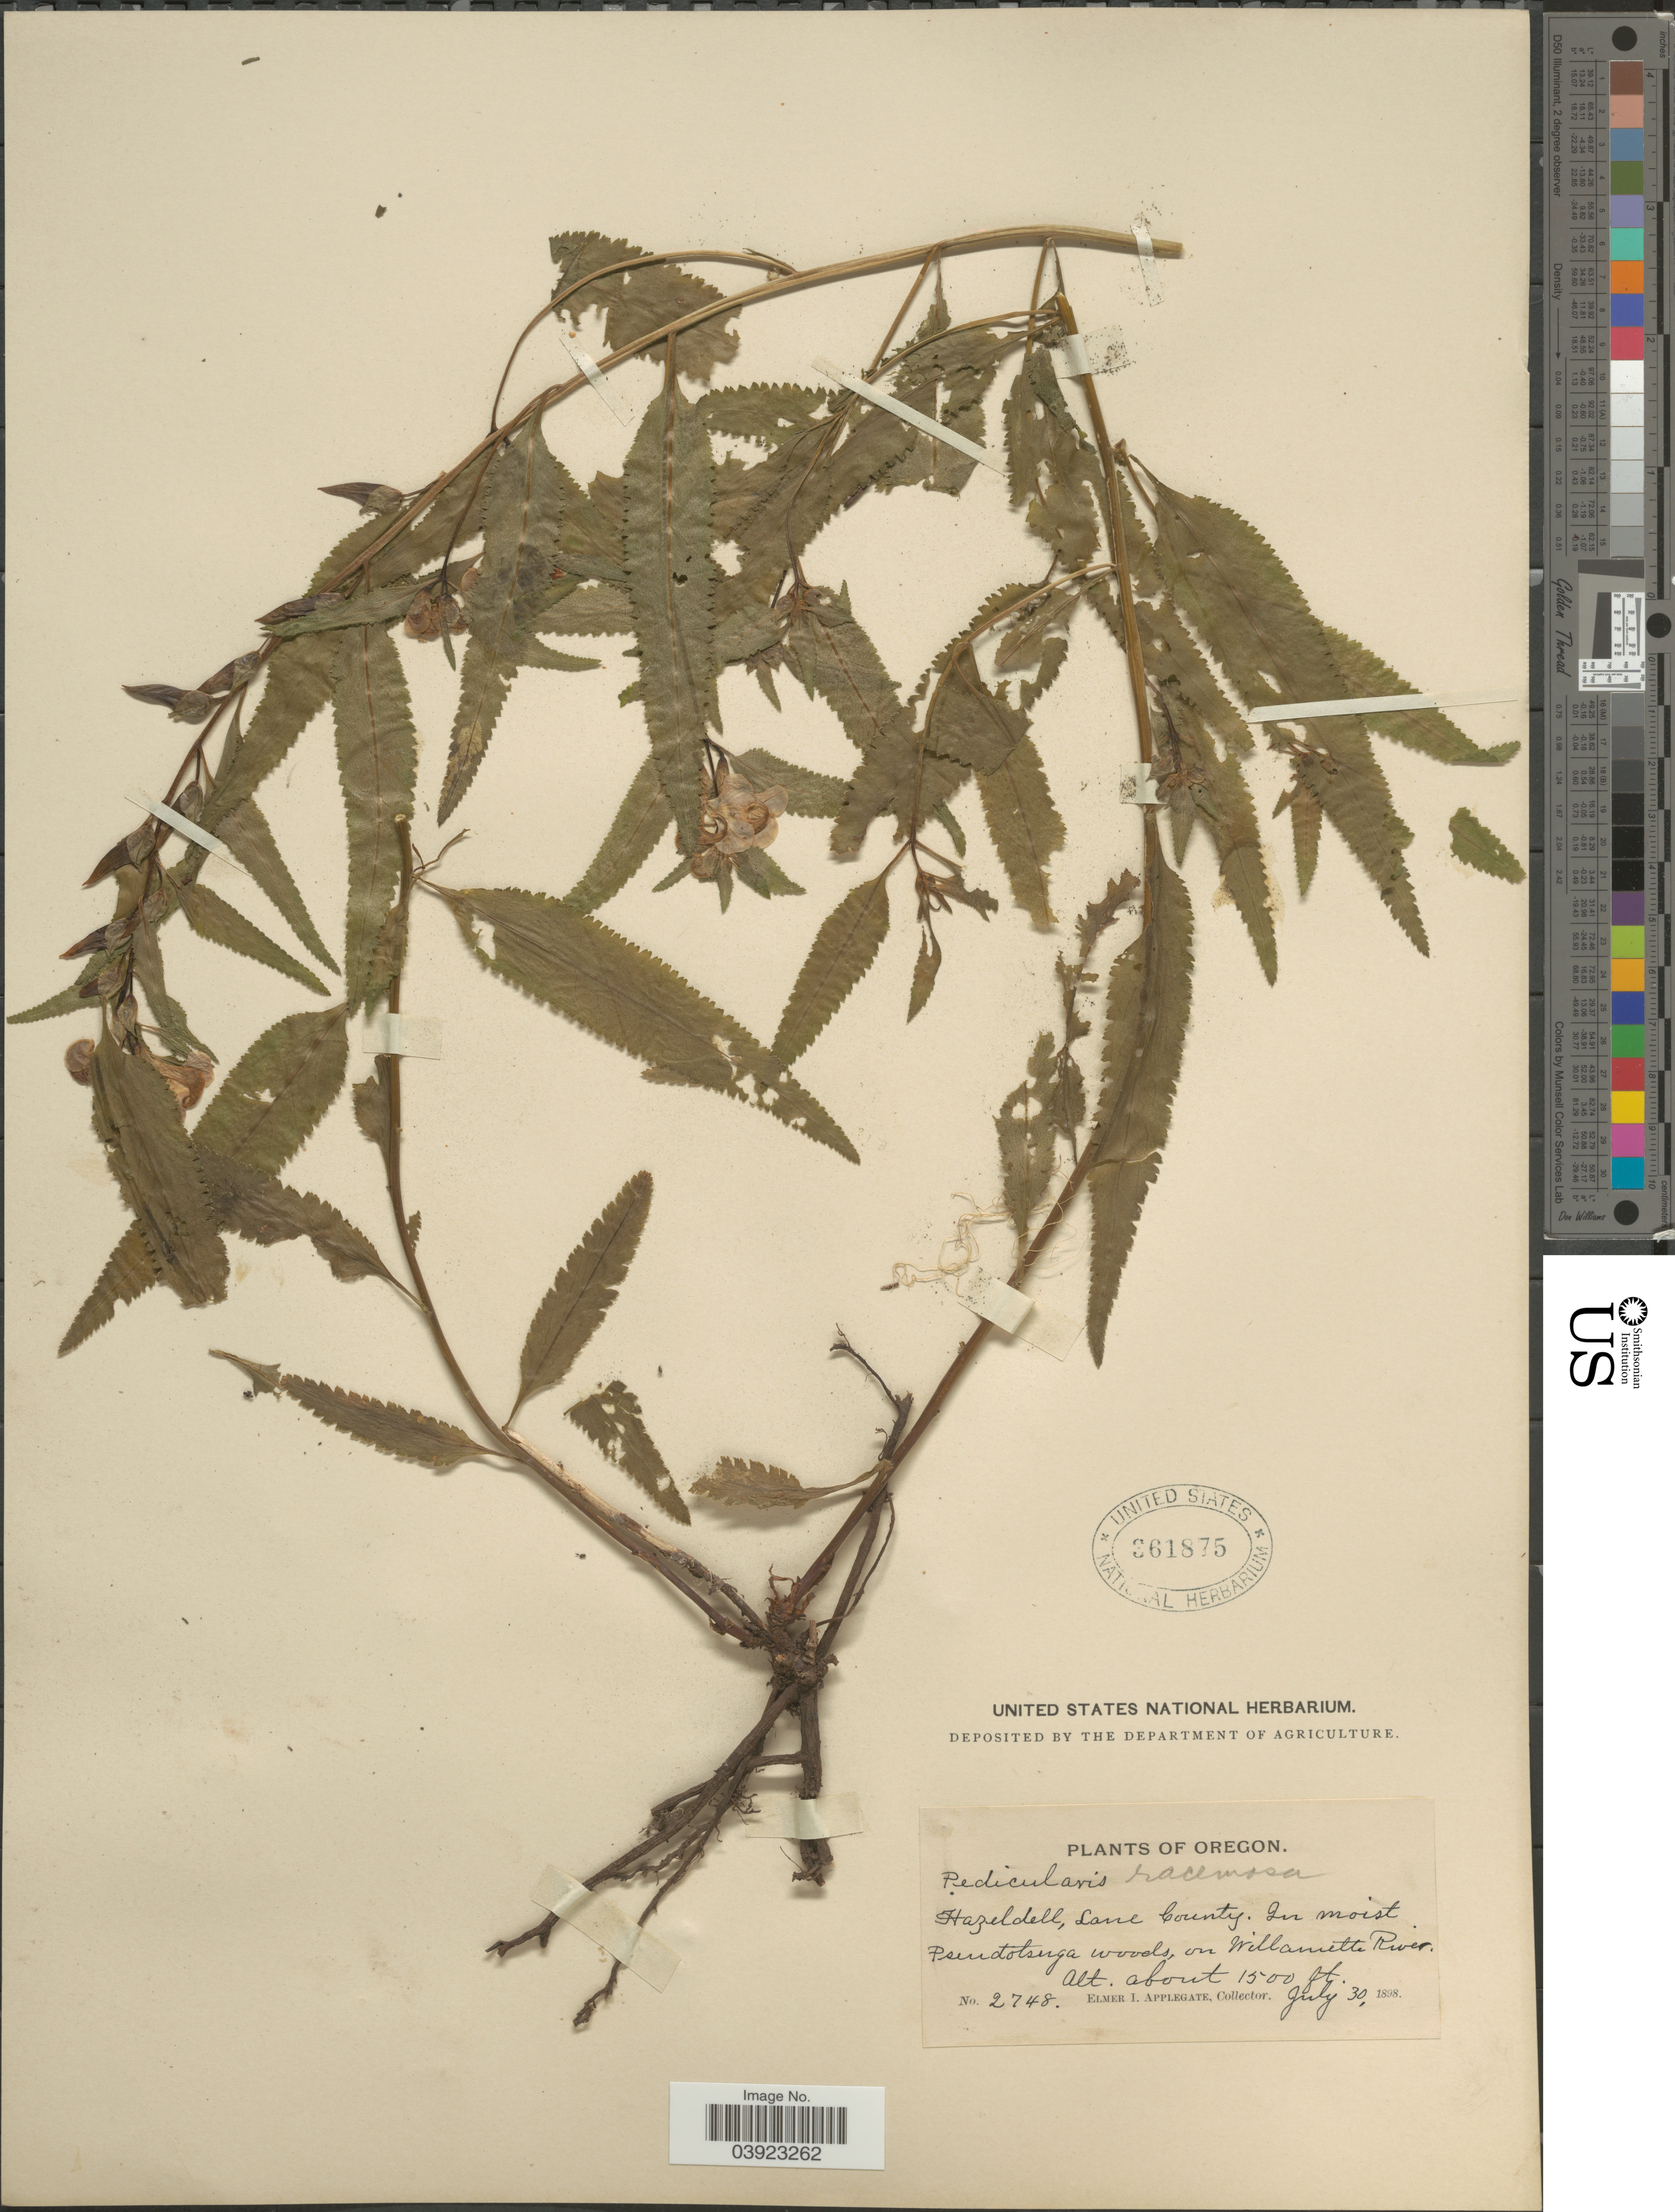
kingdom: Plantae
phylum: Tracheophyta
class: Magnoliopsida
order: Lamiales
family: Orobanchaceae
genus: Pedicularis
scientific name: Pedicularis racemosa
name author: Douglas ex Benth.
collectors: E. I. Applegate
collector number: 2748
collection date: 1898-07-30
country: United States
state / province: Oregon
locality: Hazeldell, Lane County. On Willamette River.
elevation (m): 457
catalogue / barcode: US 361875